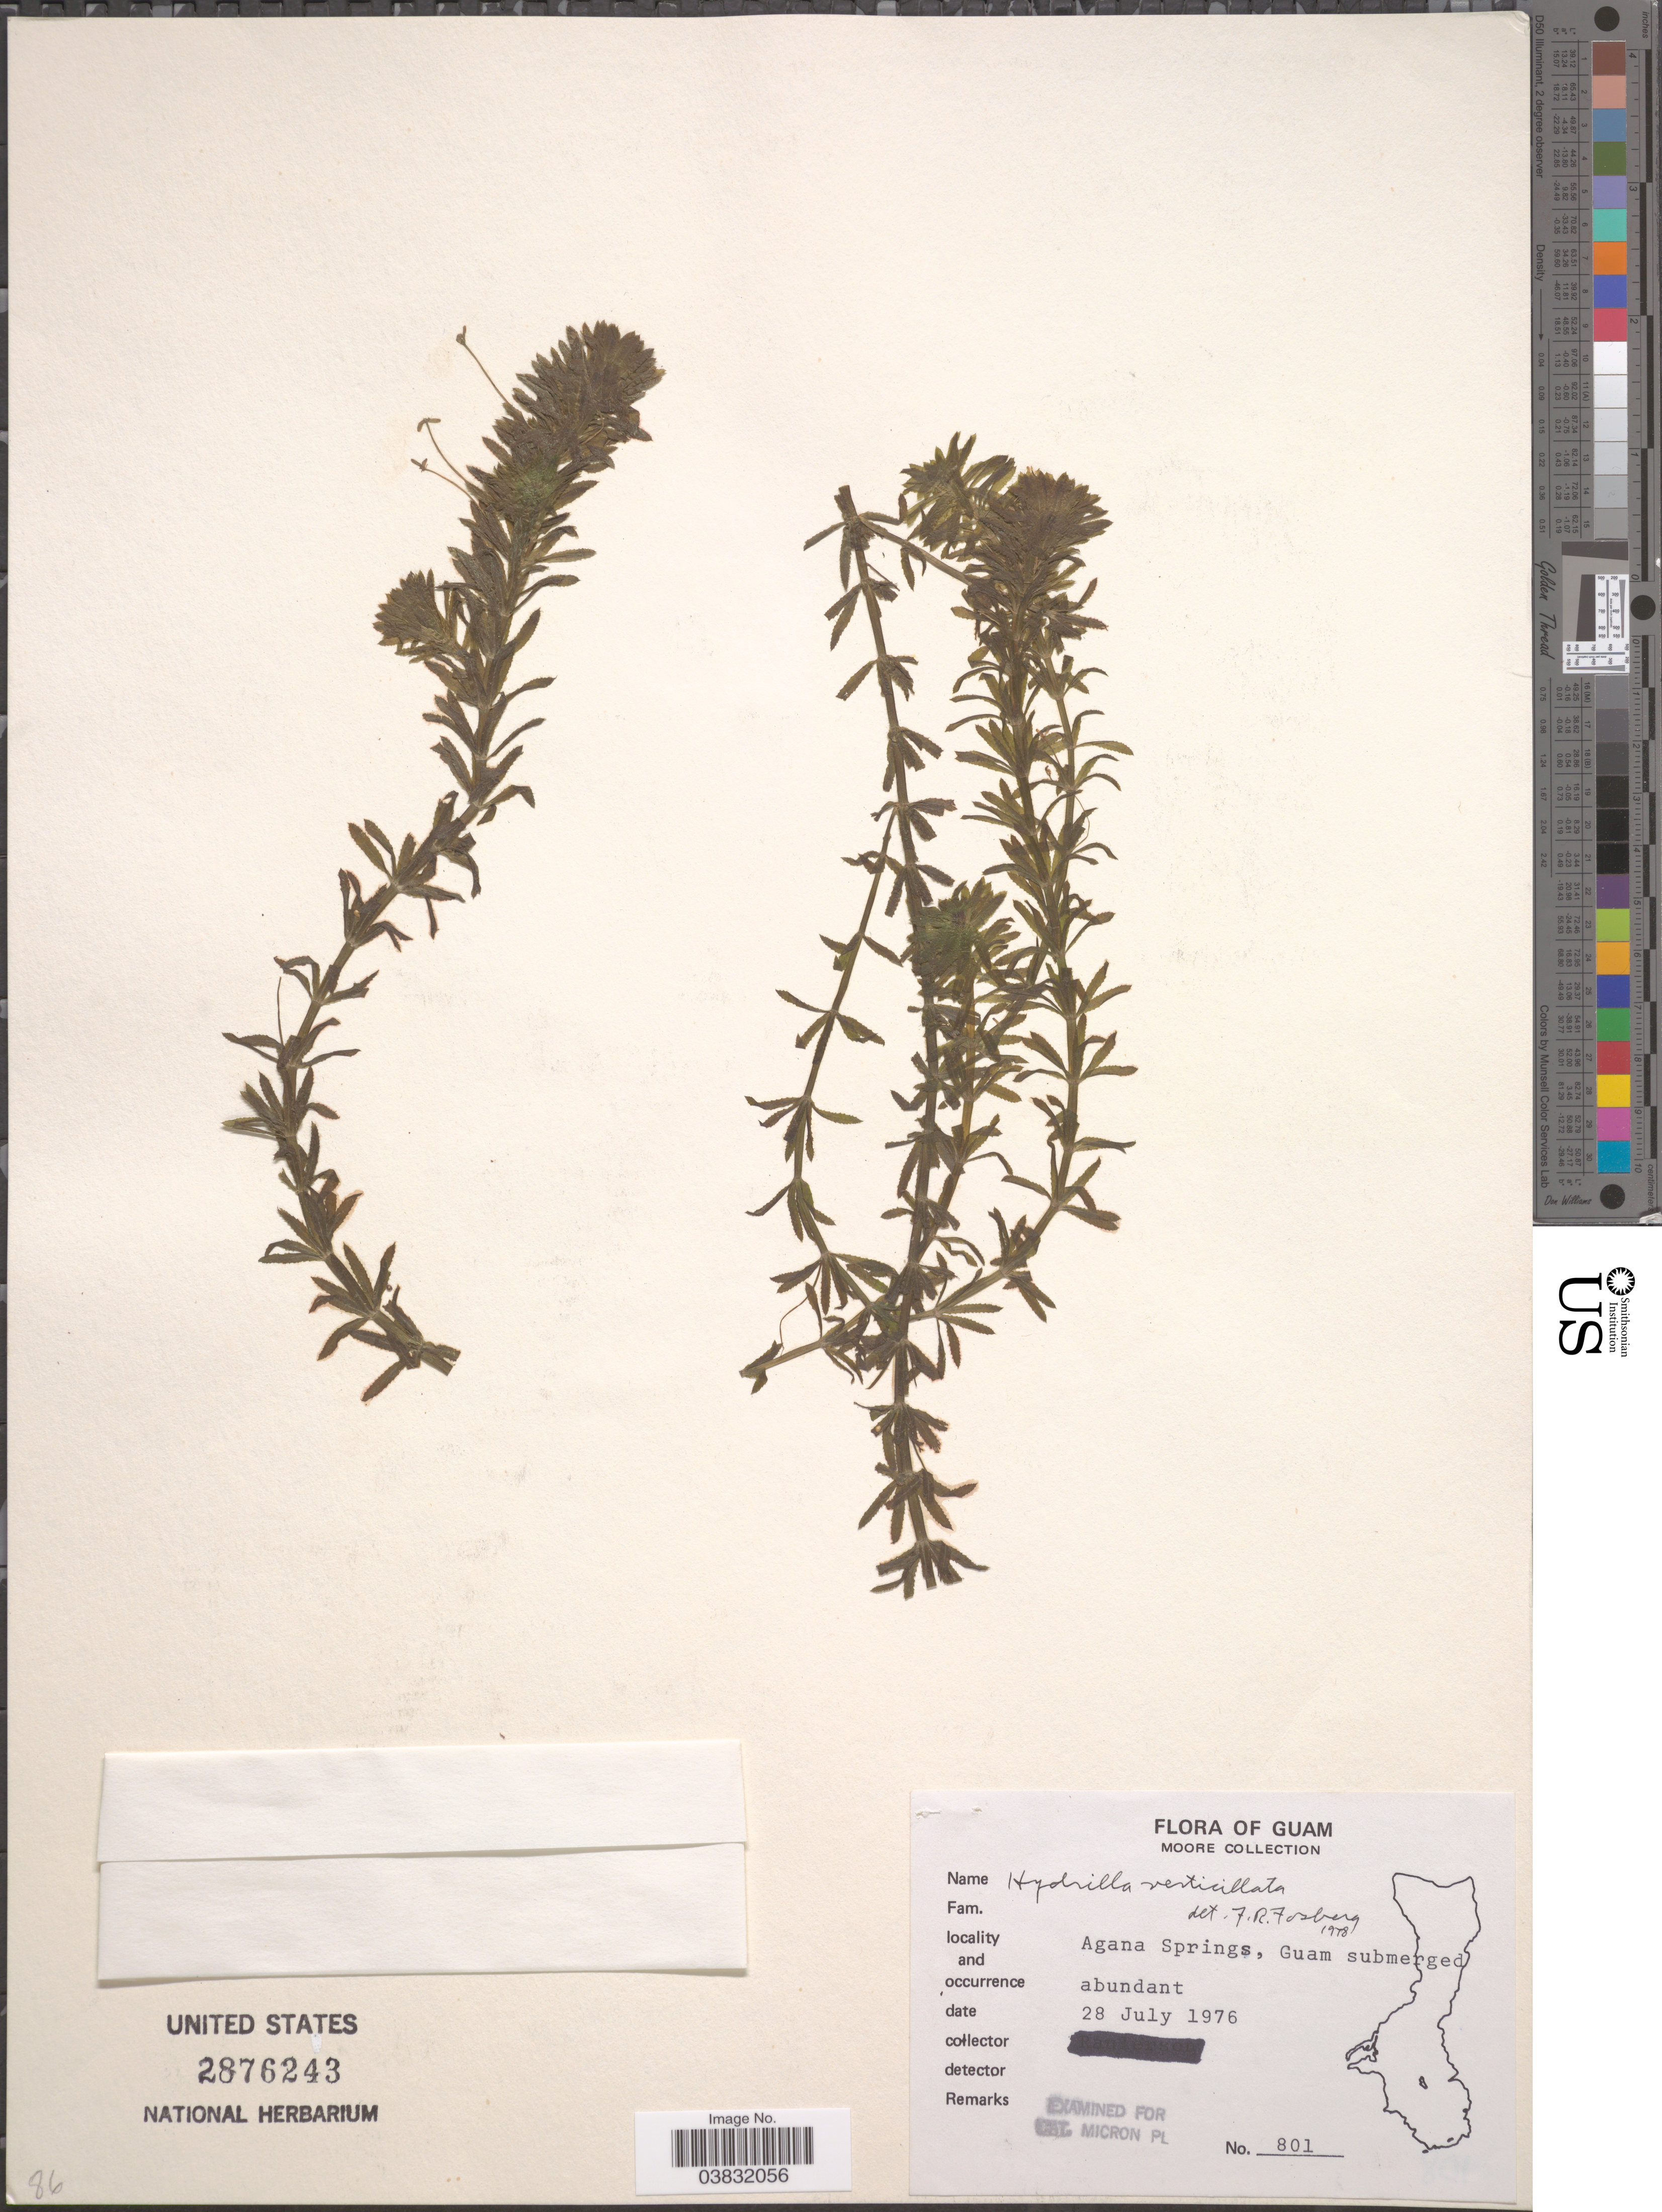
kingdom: Plantae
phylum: Tracheophyta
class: Liliopsida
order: Alismatales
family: Hydrocharitaceae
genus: Hydrilla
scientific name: Hydrilla verticillata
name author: (L. f.) Royle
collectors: -. Moore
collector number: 801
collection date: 1976-07-28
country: Guam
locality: Agana Springs, Guam submerged.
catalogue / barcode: US 2876243